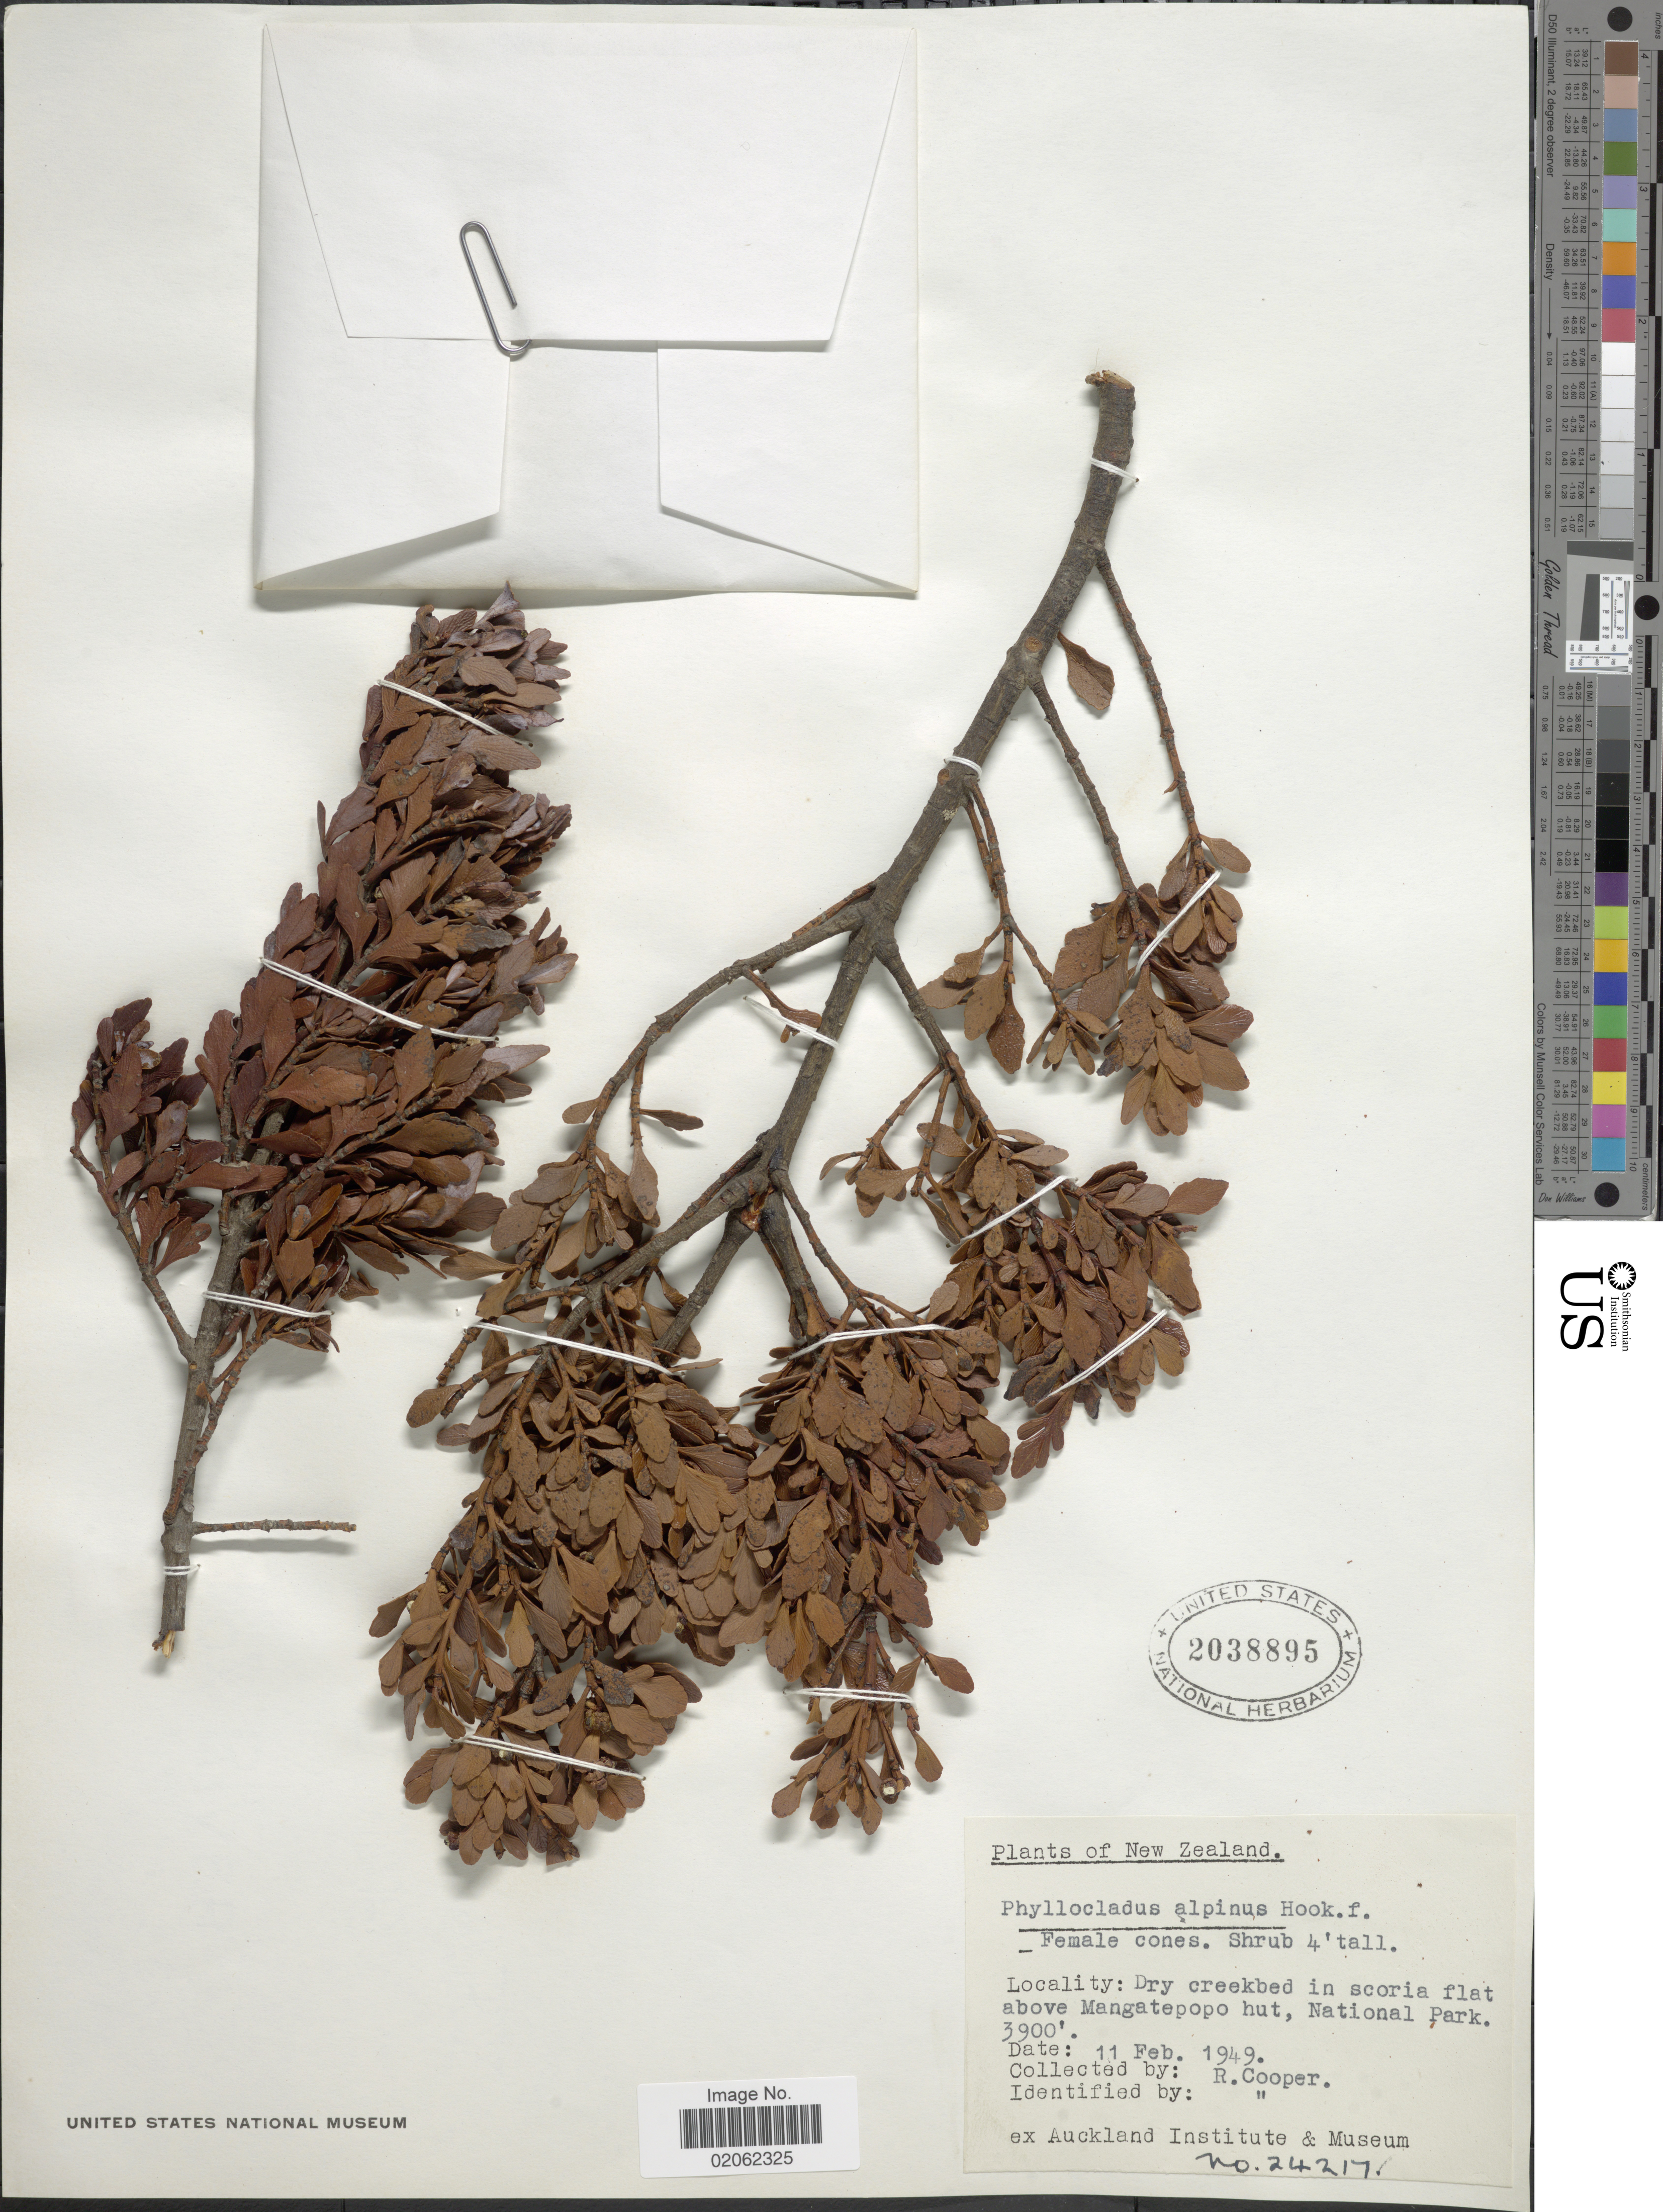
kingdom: Plantae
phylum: Tracheophyta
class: Pinopsida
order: Pinales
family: Phyllocladaceae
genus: Phyllocladus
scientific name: Phyllocladus alpinus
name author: Hook. f.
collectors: R. Cooper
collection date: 1949-02-11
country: New Zealand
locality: Dry creekbed in scoria flat above Mangatepopo hut, National Park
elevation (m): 1189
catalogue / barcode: US 2038895